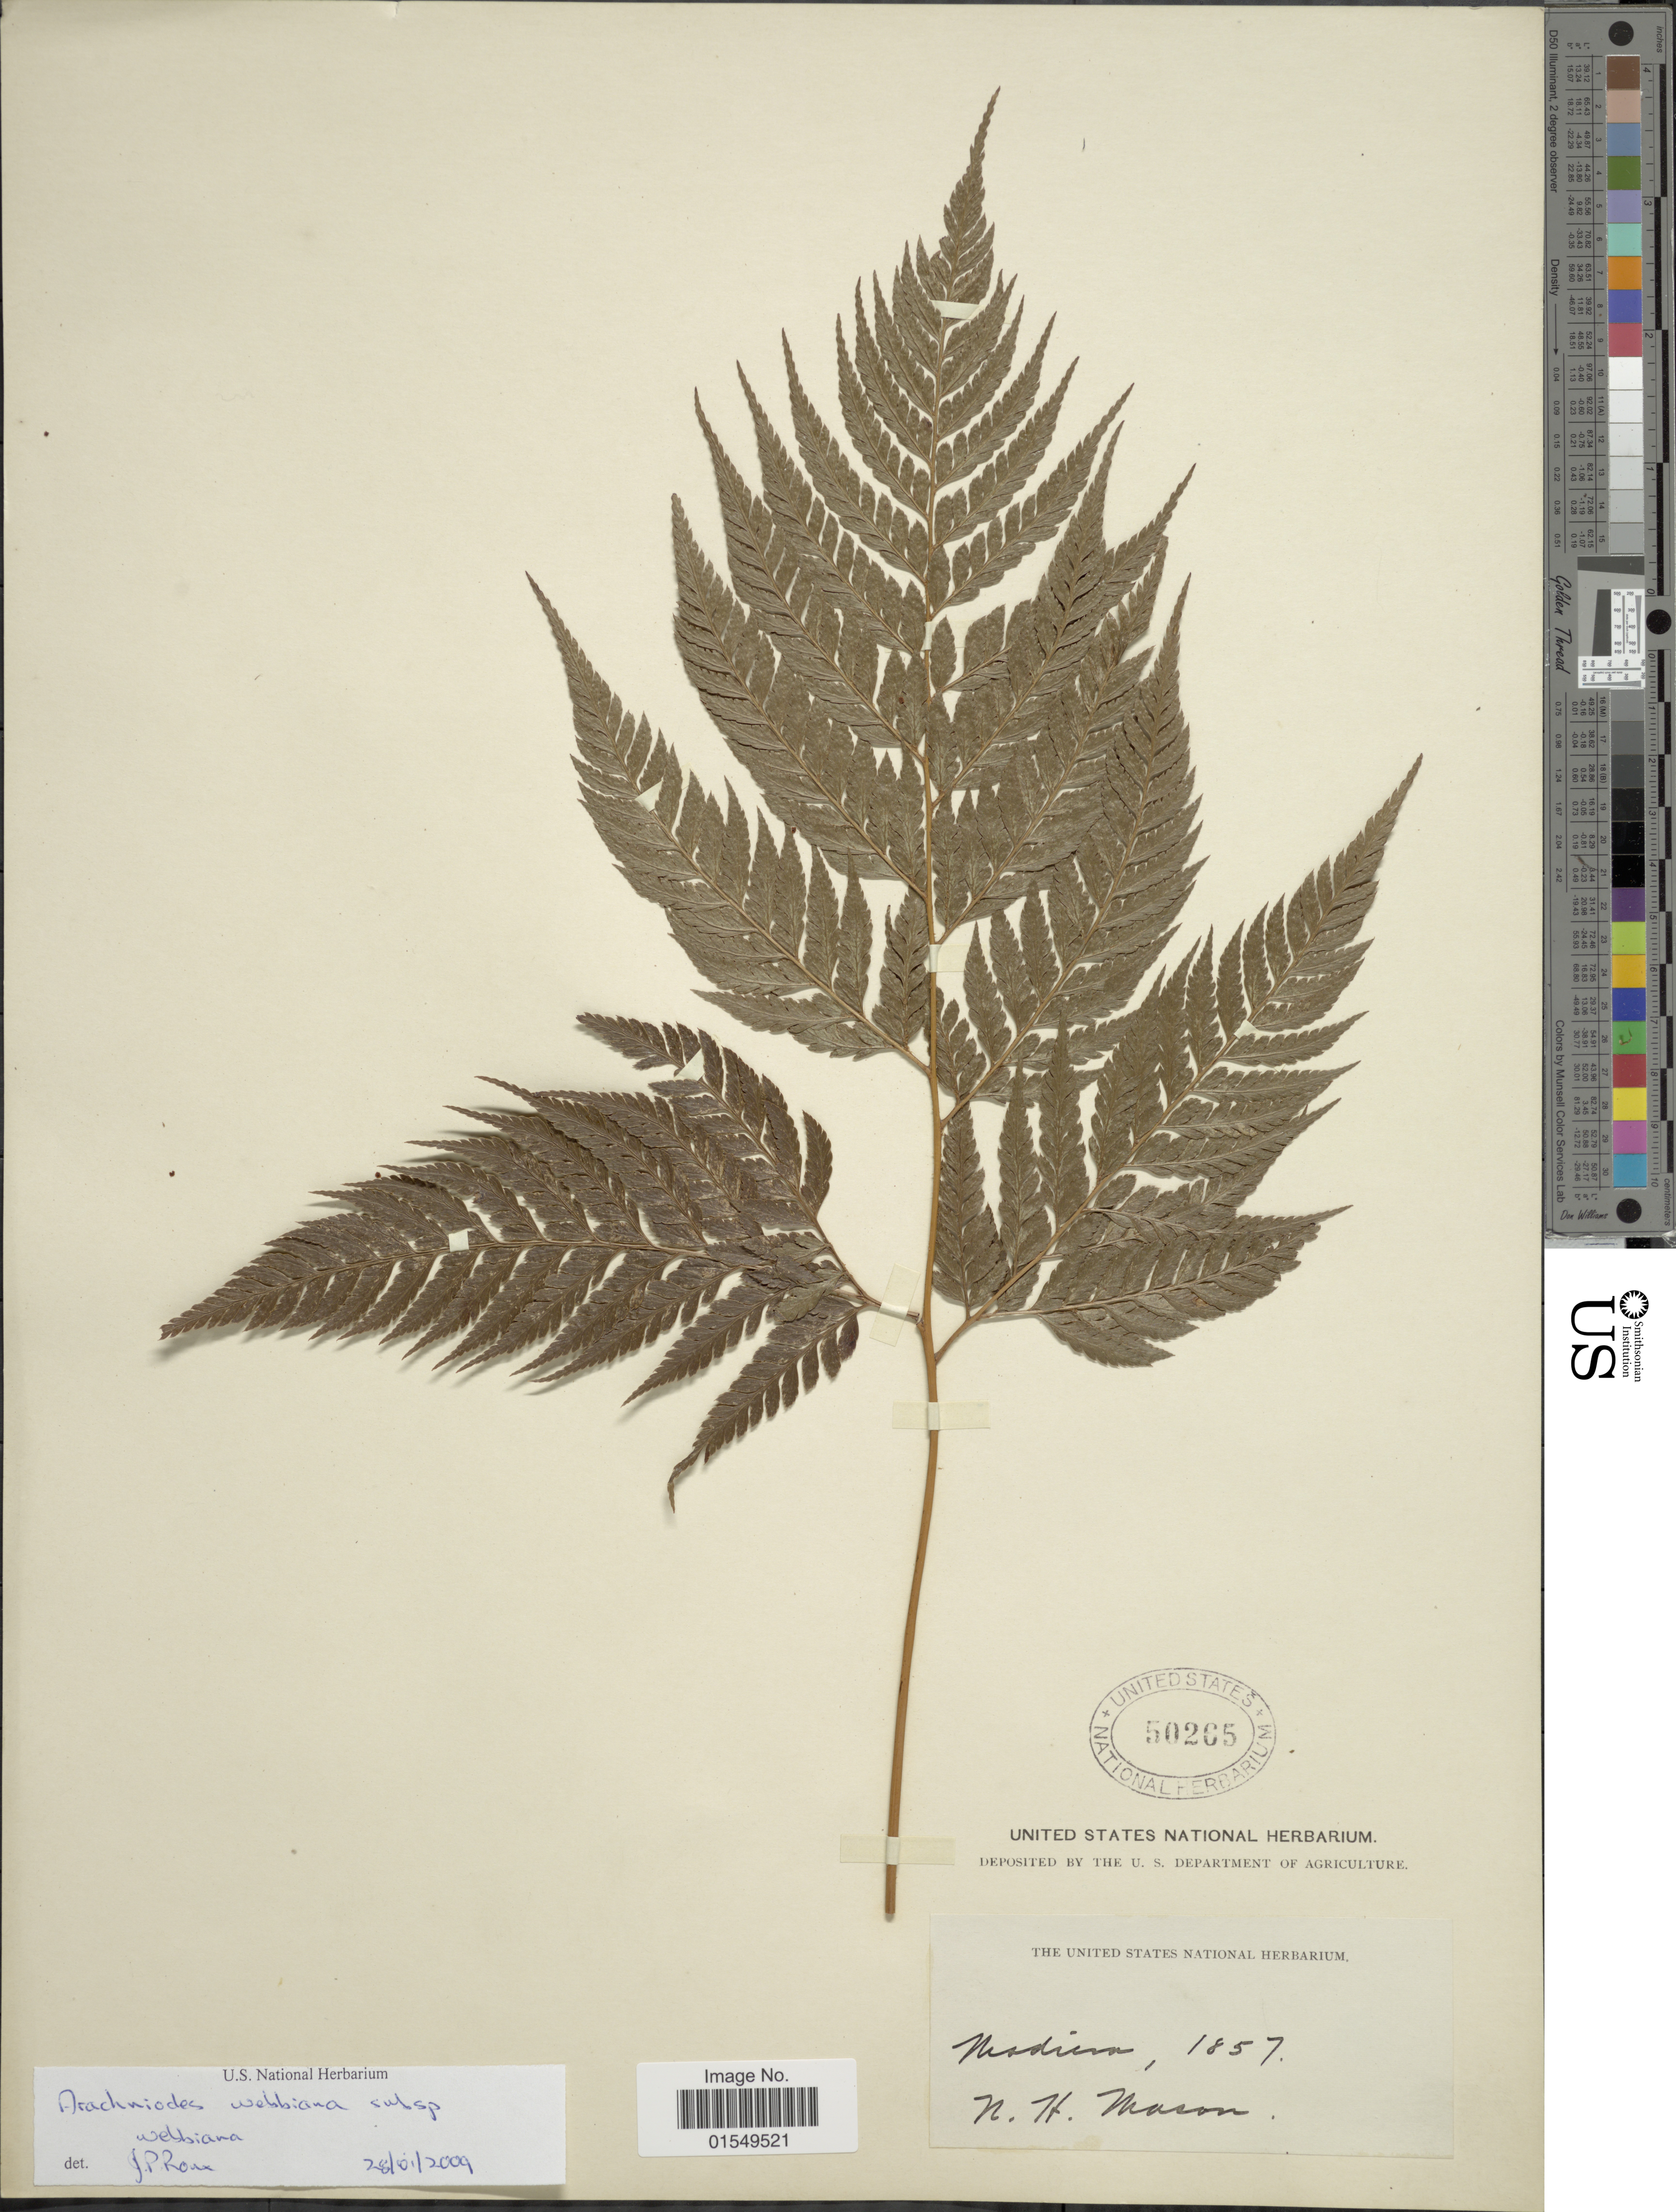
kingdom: Plantae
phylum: Tracheophyta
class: Polypodiopsida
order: Polypodiales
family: Dryopteridaceae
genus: Arachniodes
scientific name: Arachniodes webbiana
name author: (A. Braun) Schelpe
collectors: N. Mason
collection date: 1857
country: Portugal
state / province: Madeira (Aut. Reg.)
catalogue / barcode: US 50265